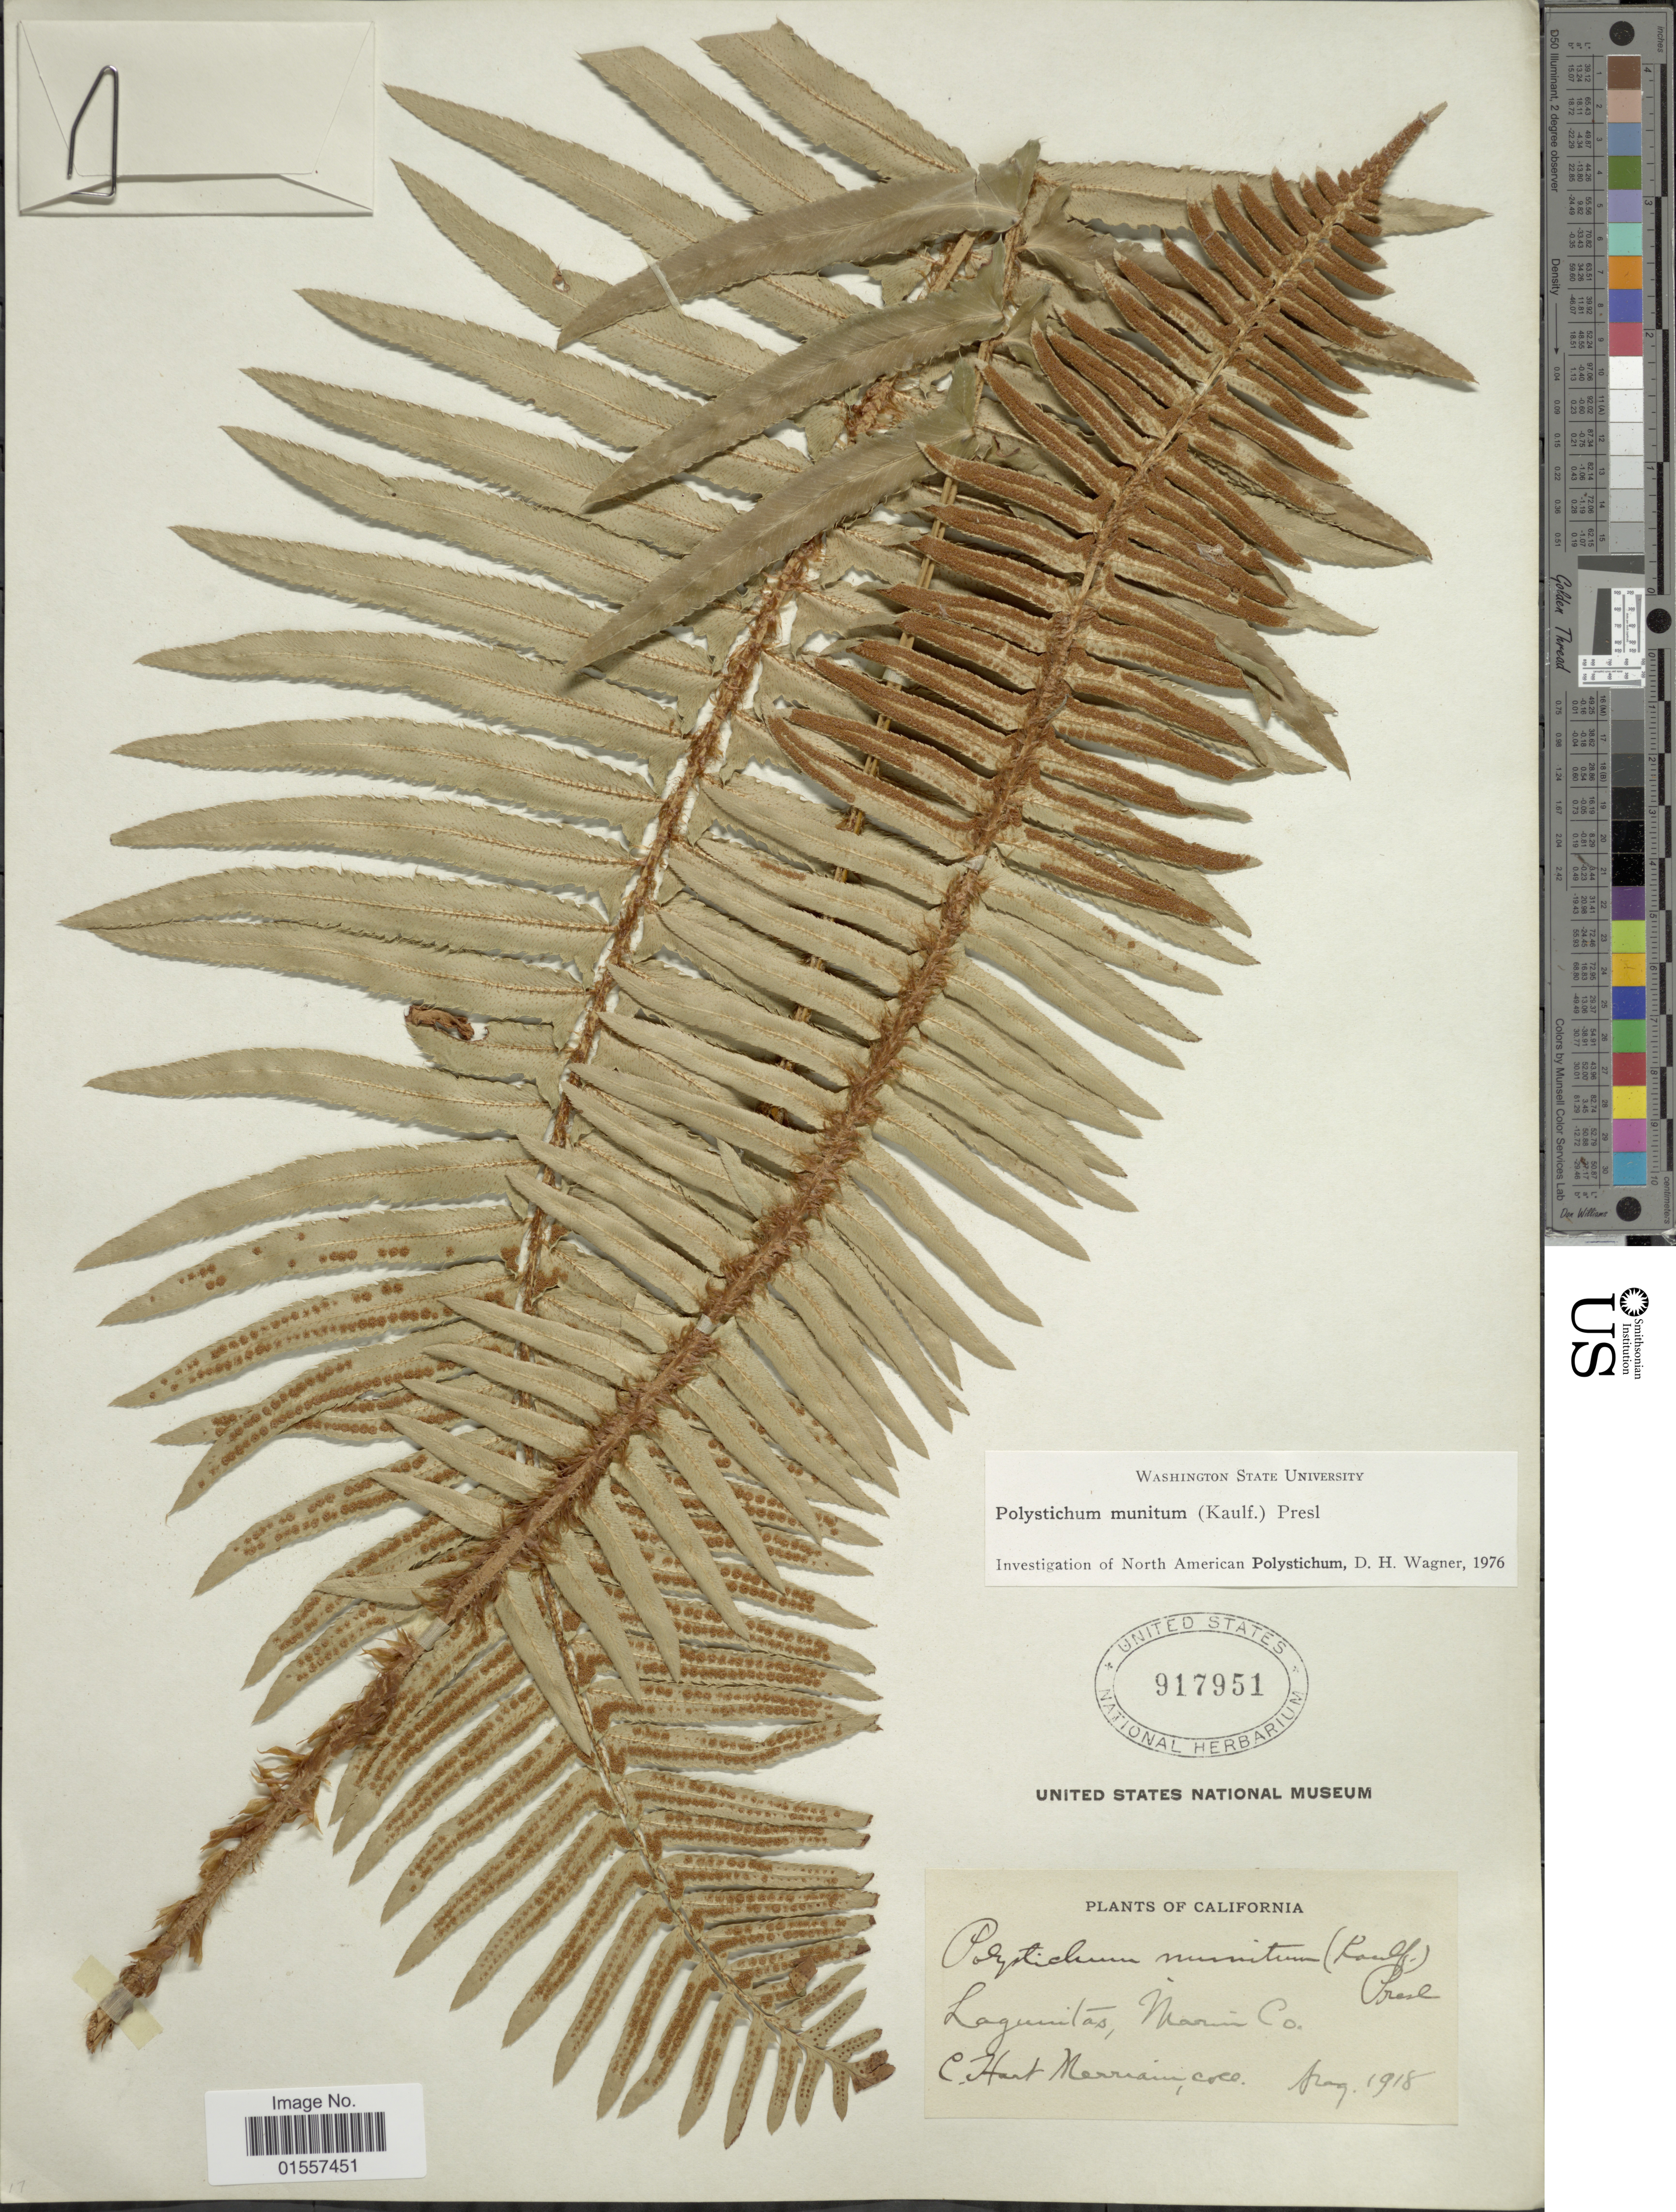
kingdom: Plantae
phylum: Tracheophyta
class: Polypodiopsida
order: Polypodiales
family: Dryopteridaceae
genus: Polystichum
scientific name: Polystichum munitum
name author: (Kaulf.) C. Presl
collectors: C. Merriam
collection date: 1918-08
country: United States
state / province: California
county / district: Marin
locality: California, Lagunitas, Marin Co.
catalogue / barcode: US 917951